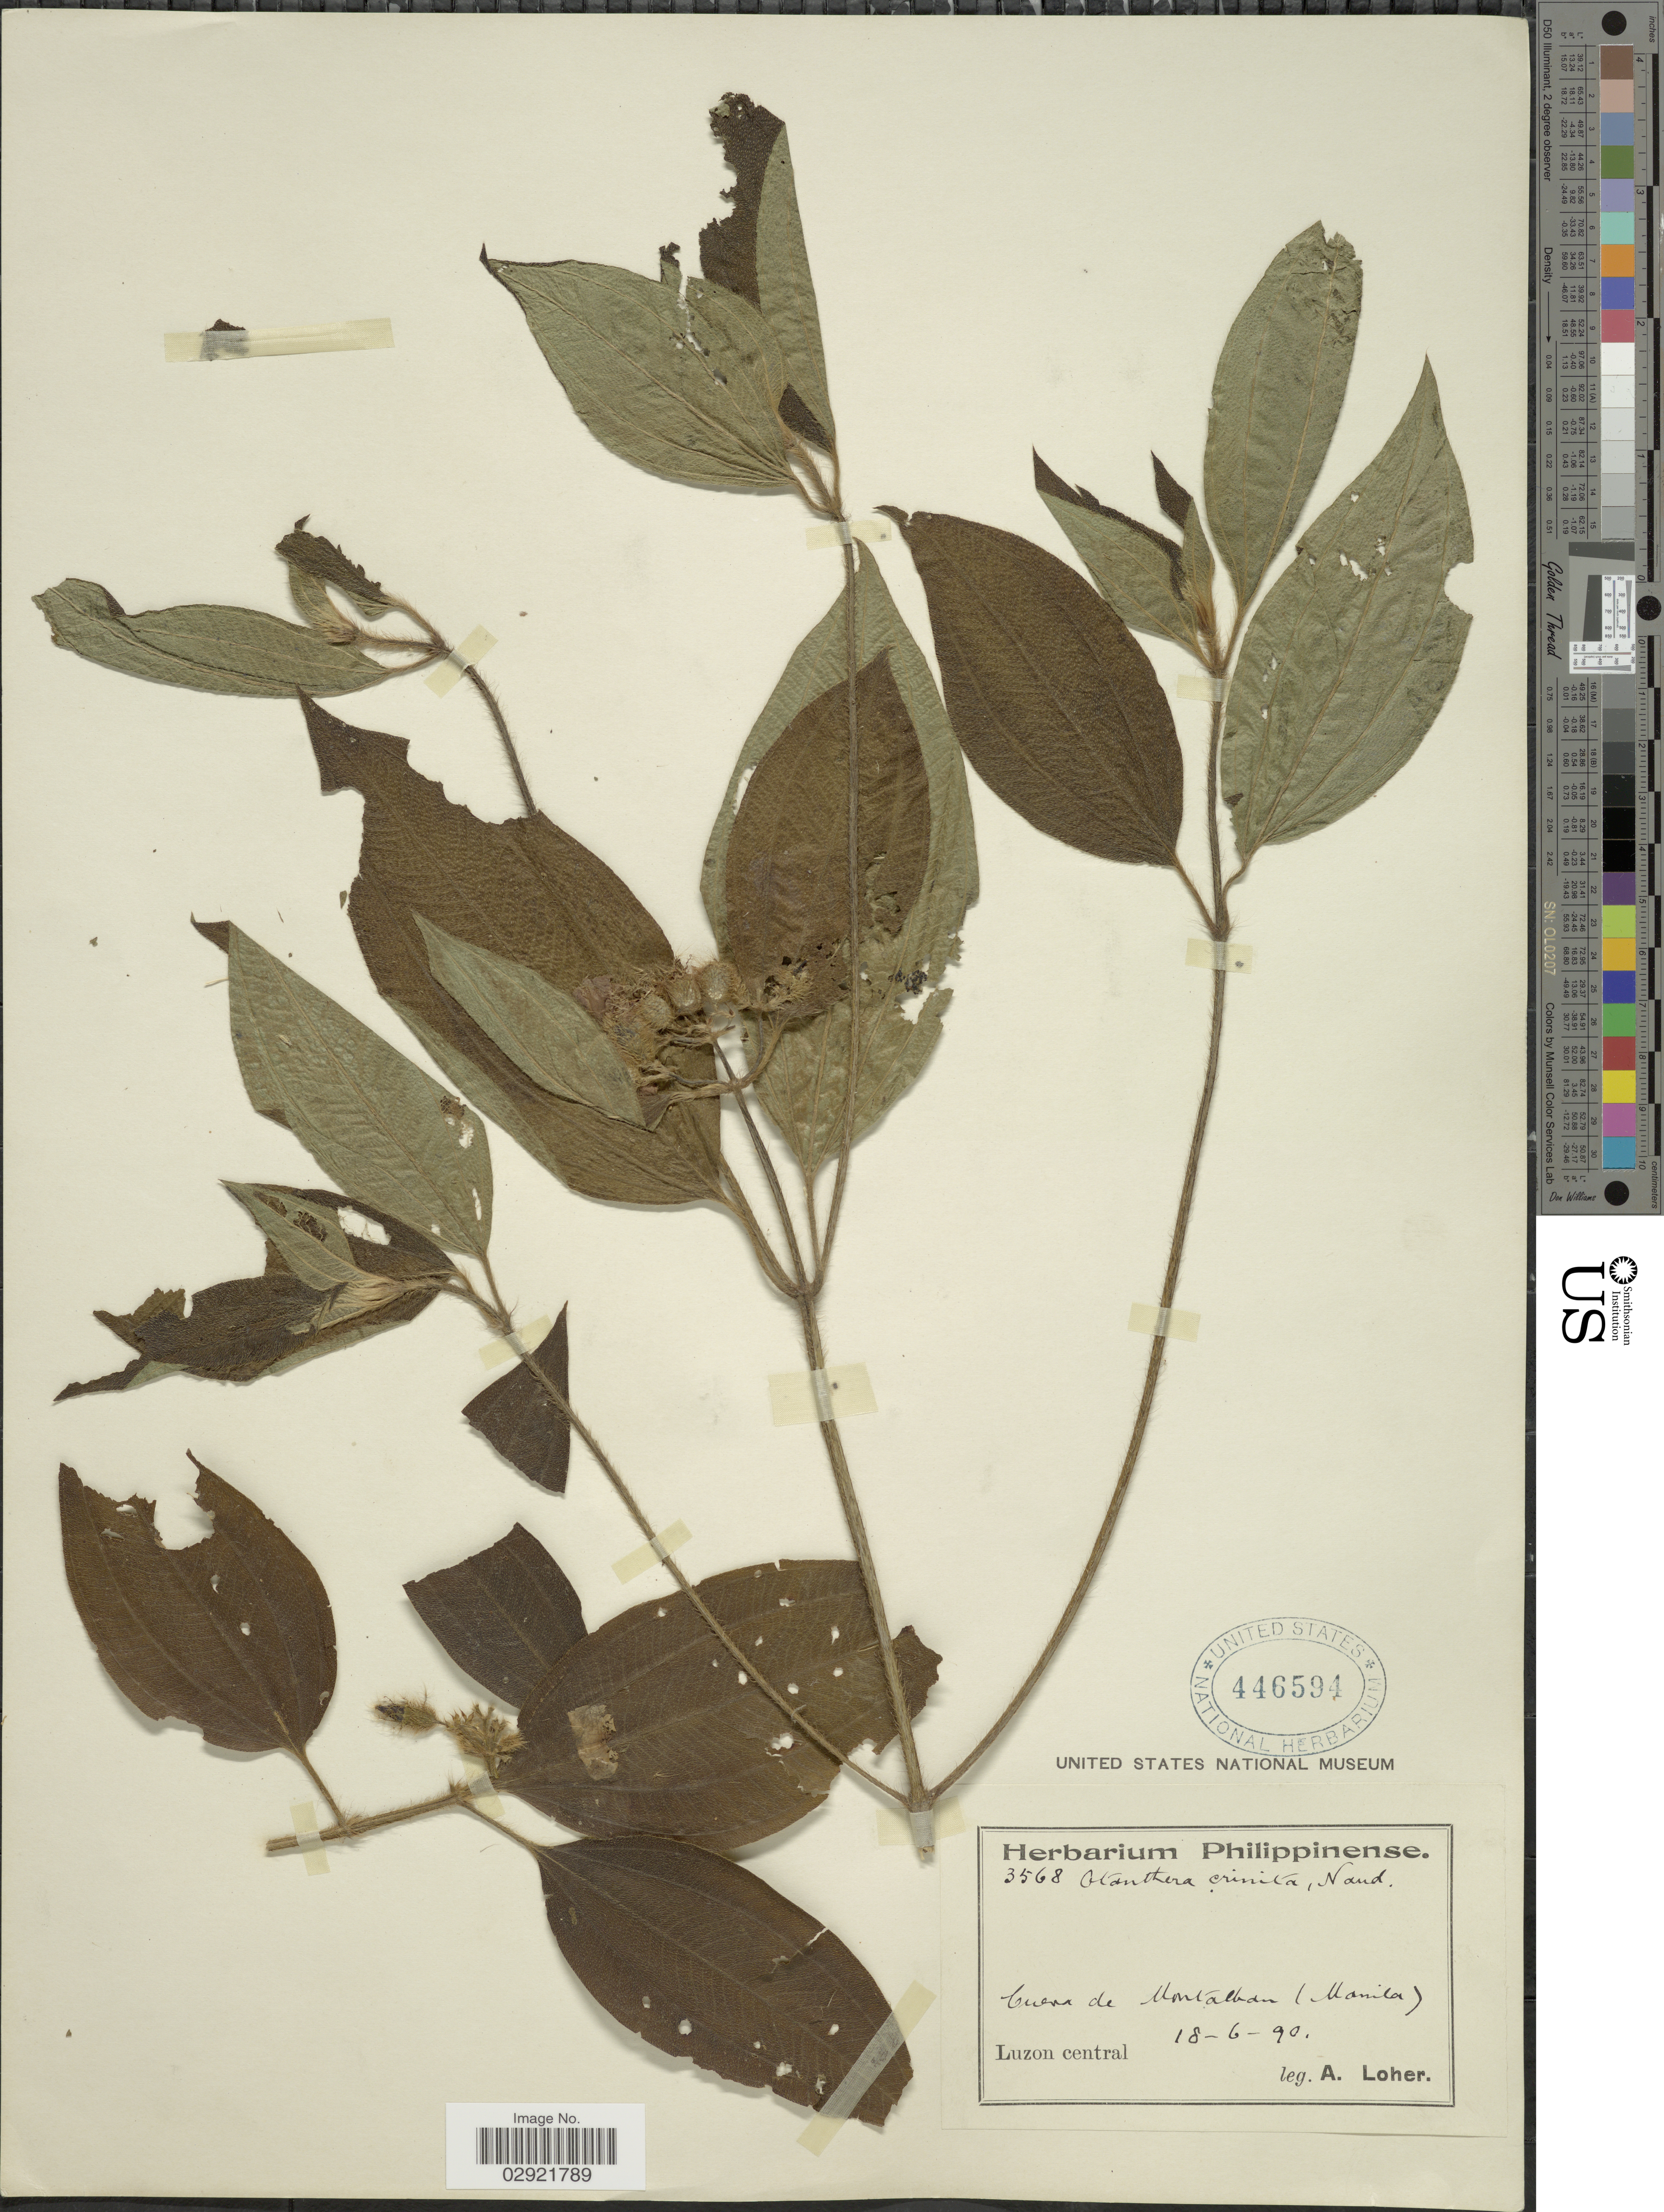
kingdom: Plantae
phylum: Tracheophyta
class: Magnoliopsida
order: Myrtales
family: Melastomataceae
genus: Melastoma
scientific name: Melastoma cyanoides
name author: Sm.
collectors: A. Loher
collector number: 3568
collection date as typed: Transcribed d/m/y: 18/6/90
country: Philippines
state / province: Central Luzon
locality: Cueva de Montalban (Manila). Luzon central.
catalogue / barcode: US 446594